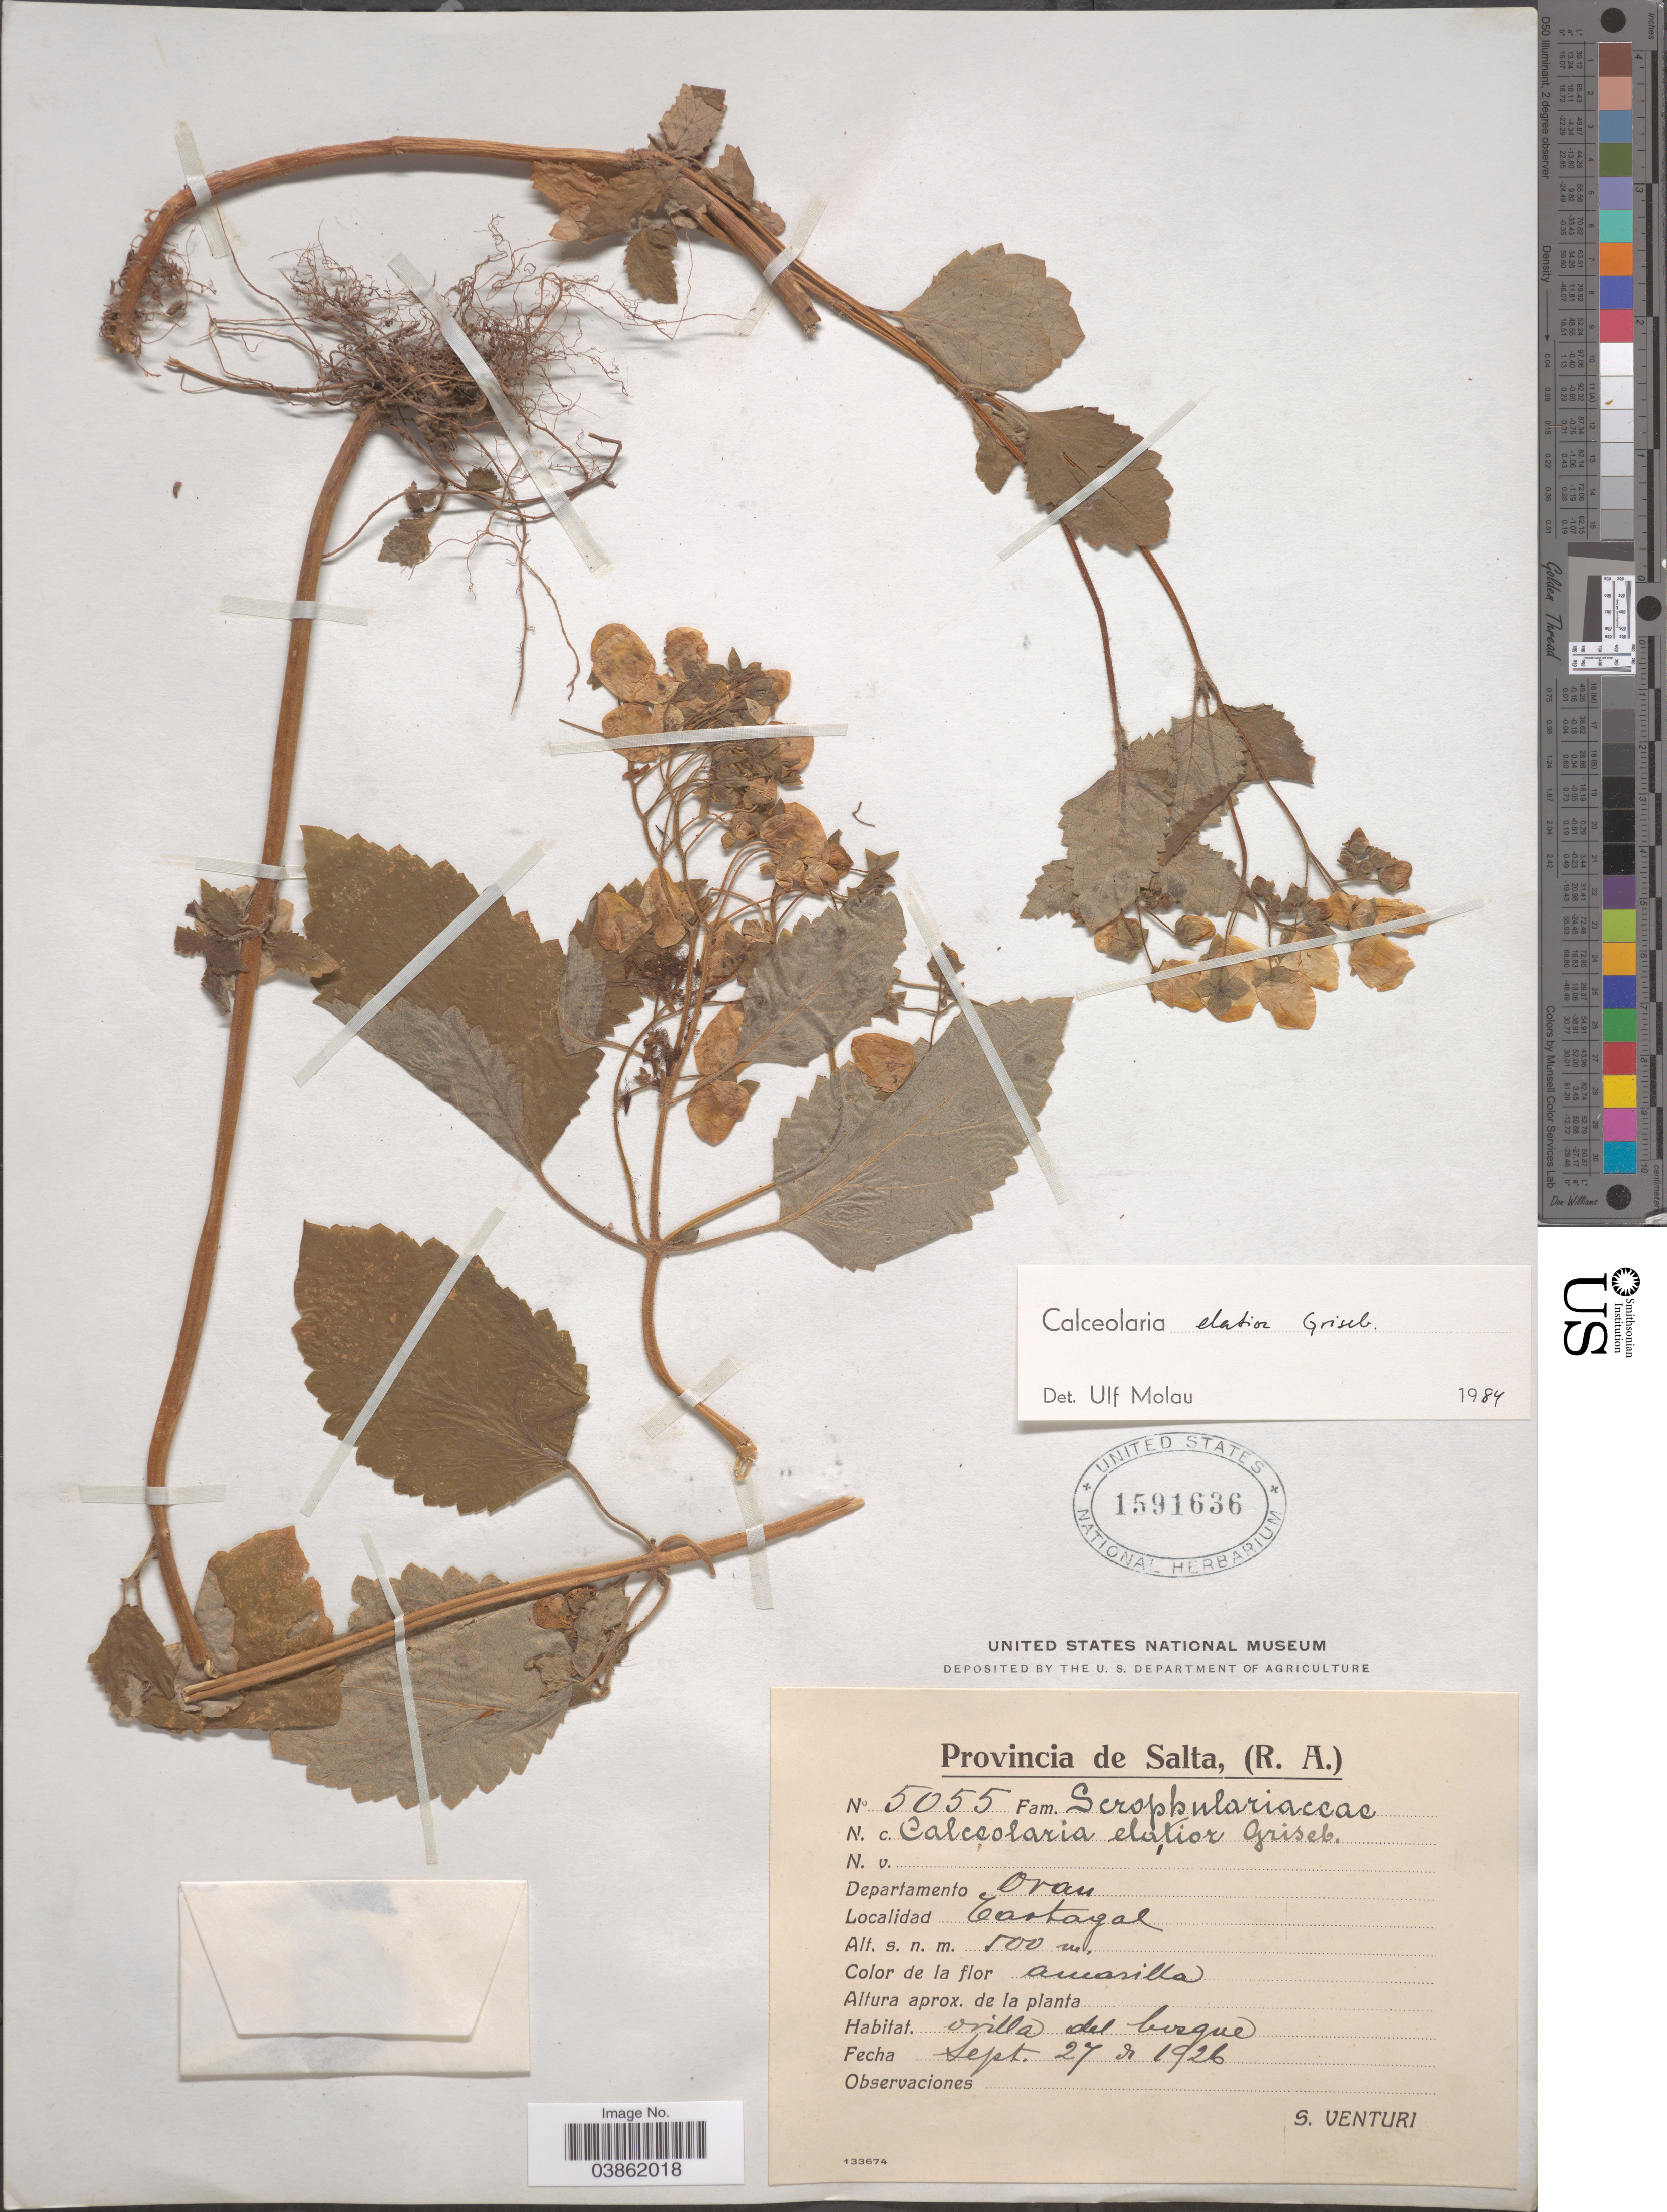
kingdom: Plantae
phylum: Tracheophyta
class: Magnoliopsida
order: Lamiales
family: Calceolariaceae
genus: Calceolaria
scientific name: Calceolaria elatior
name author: Griseb.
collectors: S. Venturi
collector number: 5055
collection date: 1926-09-27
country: Argentina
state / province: Salta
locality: Departamento Oran. Tartagal.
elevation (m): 500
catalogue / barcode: US 1591636